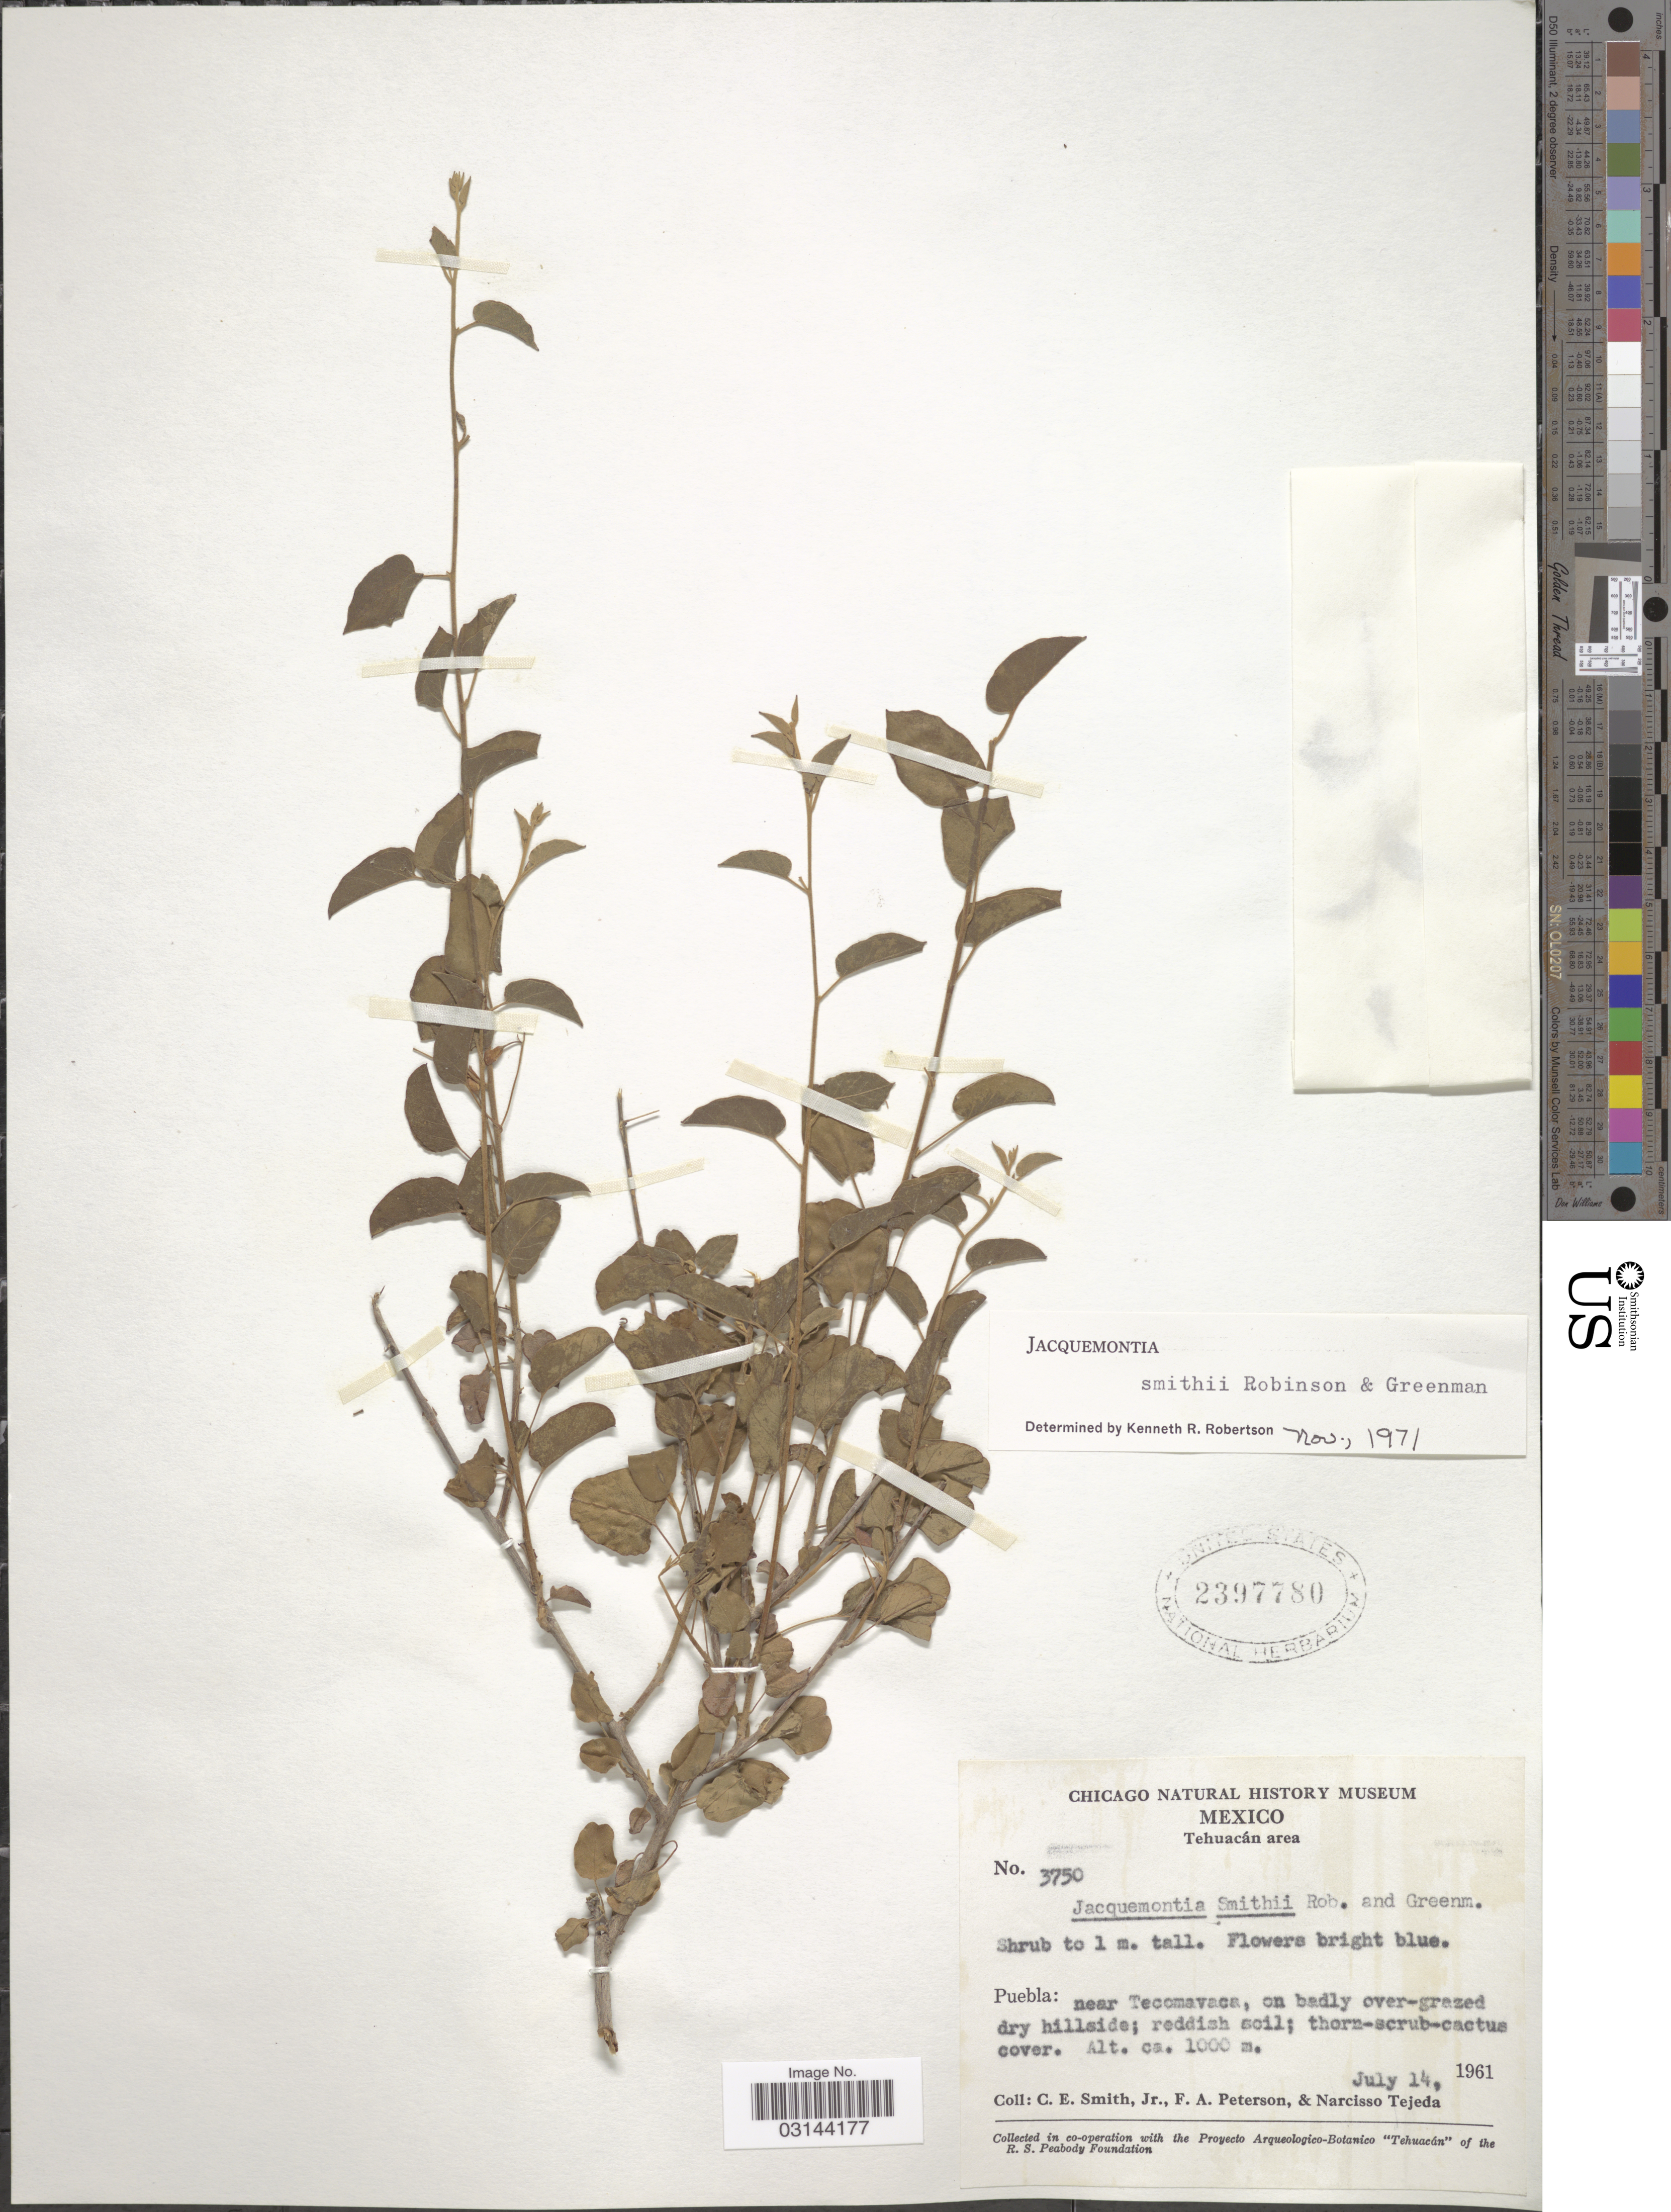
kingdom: Plantae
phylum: Tracheophyta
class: Magnoliopsida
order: Solanales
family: Convolvulaceae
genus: Jacquemontia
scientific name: Jacquemontia smithii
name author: B.L. Rob. & Greenm.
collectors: C. E. Smith Jr., F. A. Peterson & N. Tejeda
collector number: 3750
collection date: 1961-07-14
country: Mexico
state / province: Puebla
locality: Tehuacán area, Puebla: near Tecomavaca.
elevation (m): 1000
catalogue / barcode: US 2397780